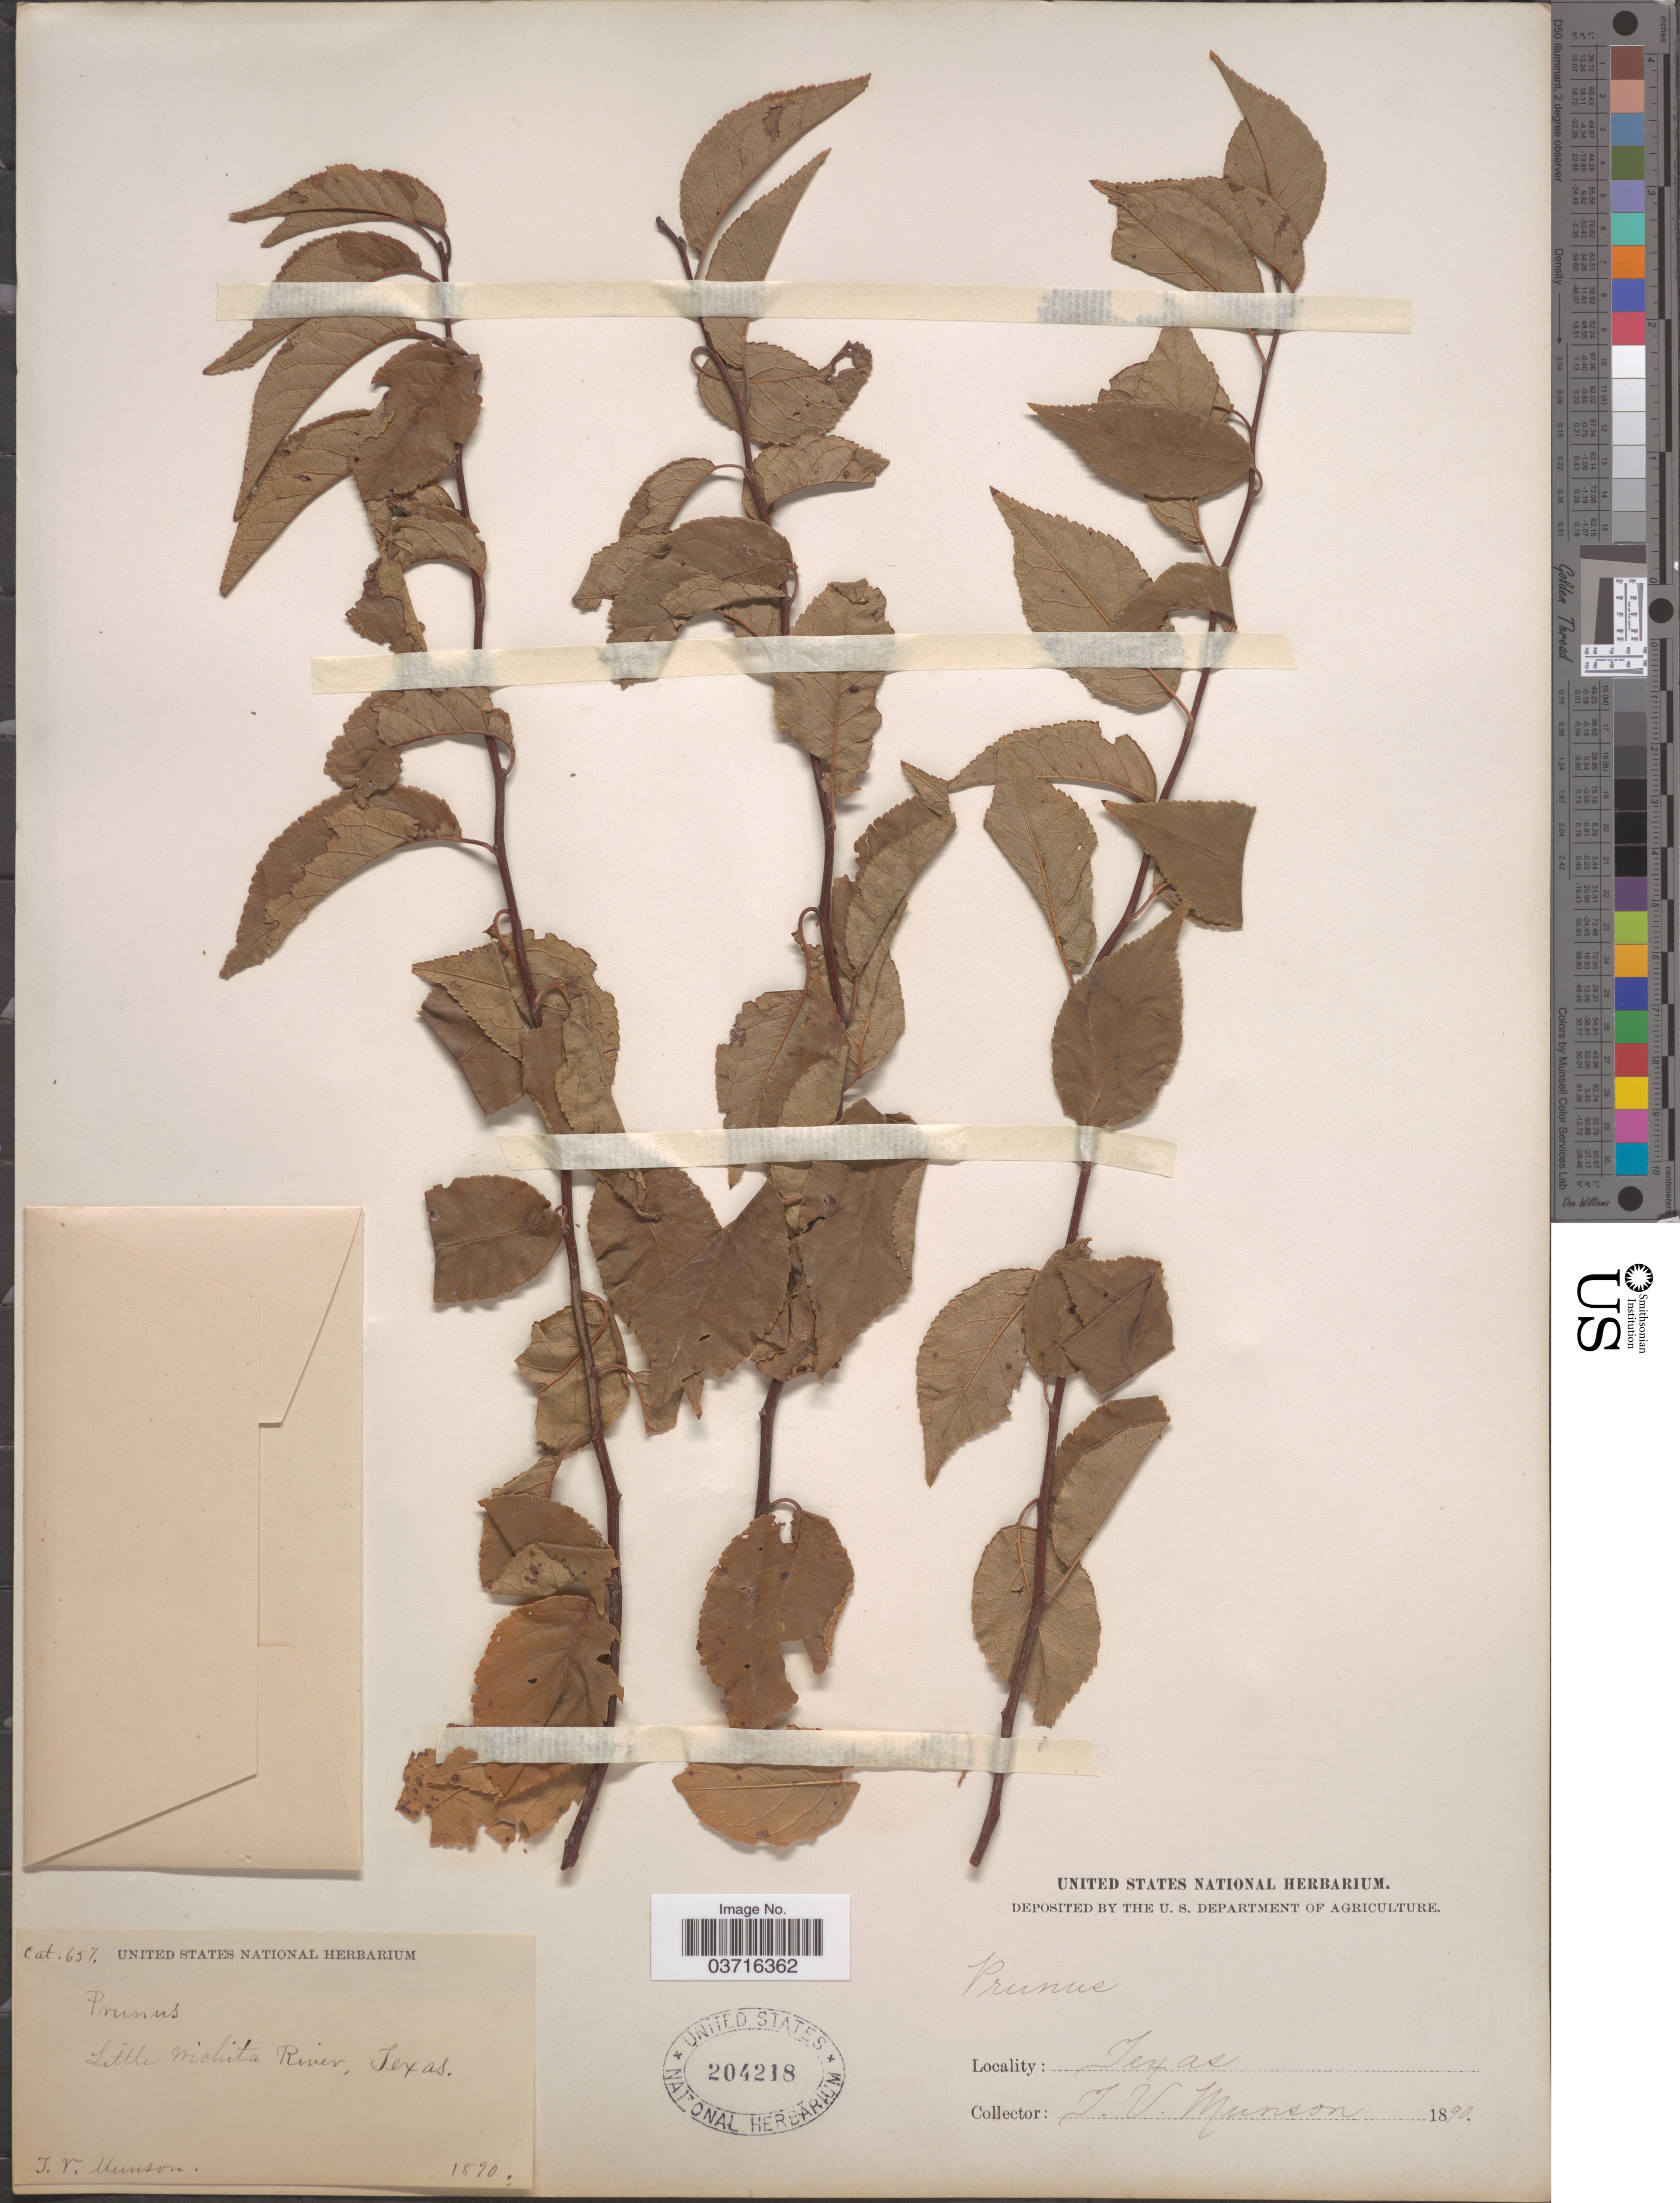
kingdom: Plantae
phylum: Tracheophyta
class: Magnoliopsida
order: Rosales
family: Rosaceae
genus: Prunus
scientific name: Prunus reverchonii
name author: Sarg.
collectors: T. V. Munson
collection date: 1890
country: United States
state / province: Texas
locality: Little Wichita River.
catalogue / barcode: US 204218